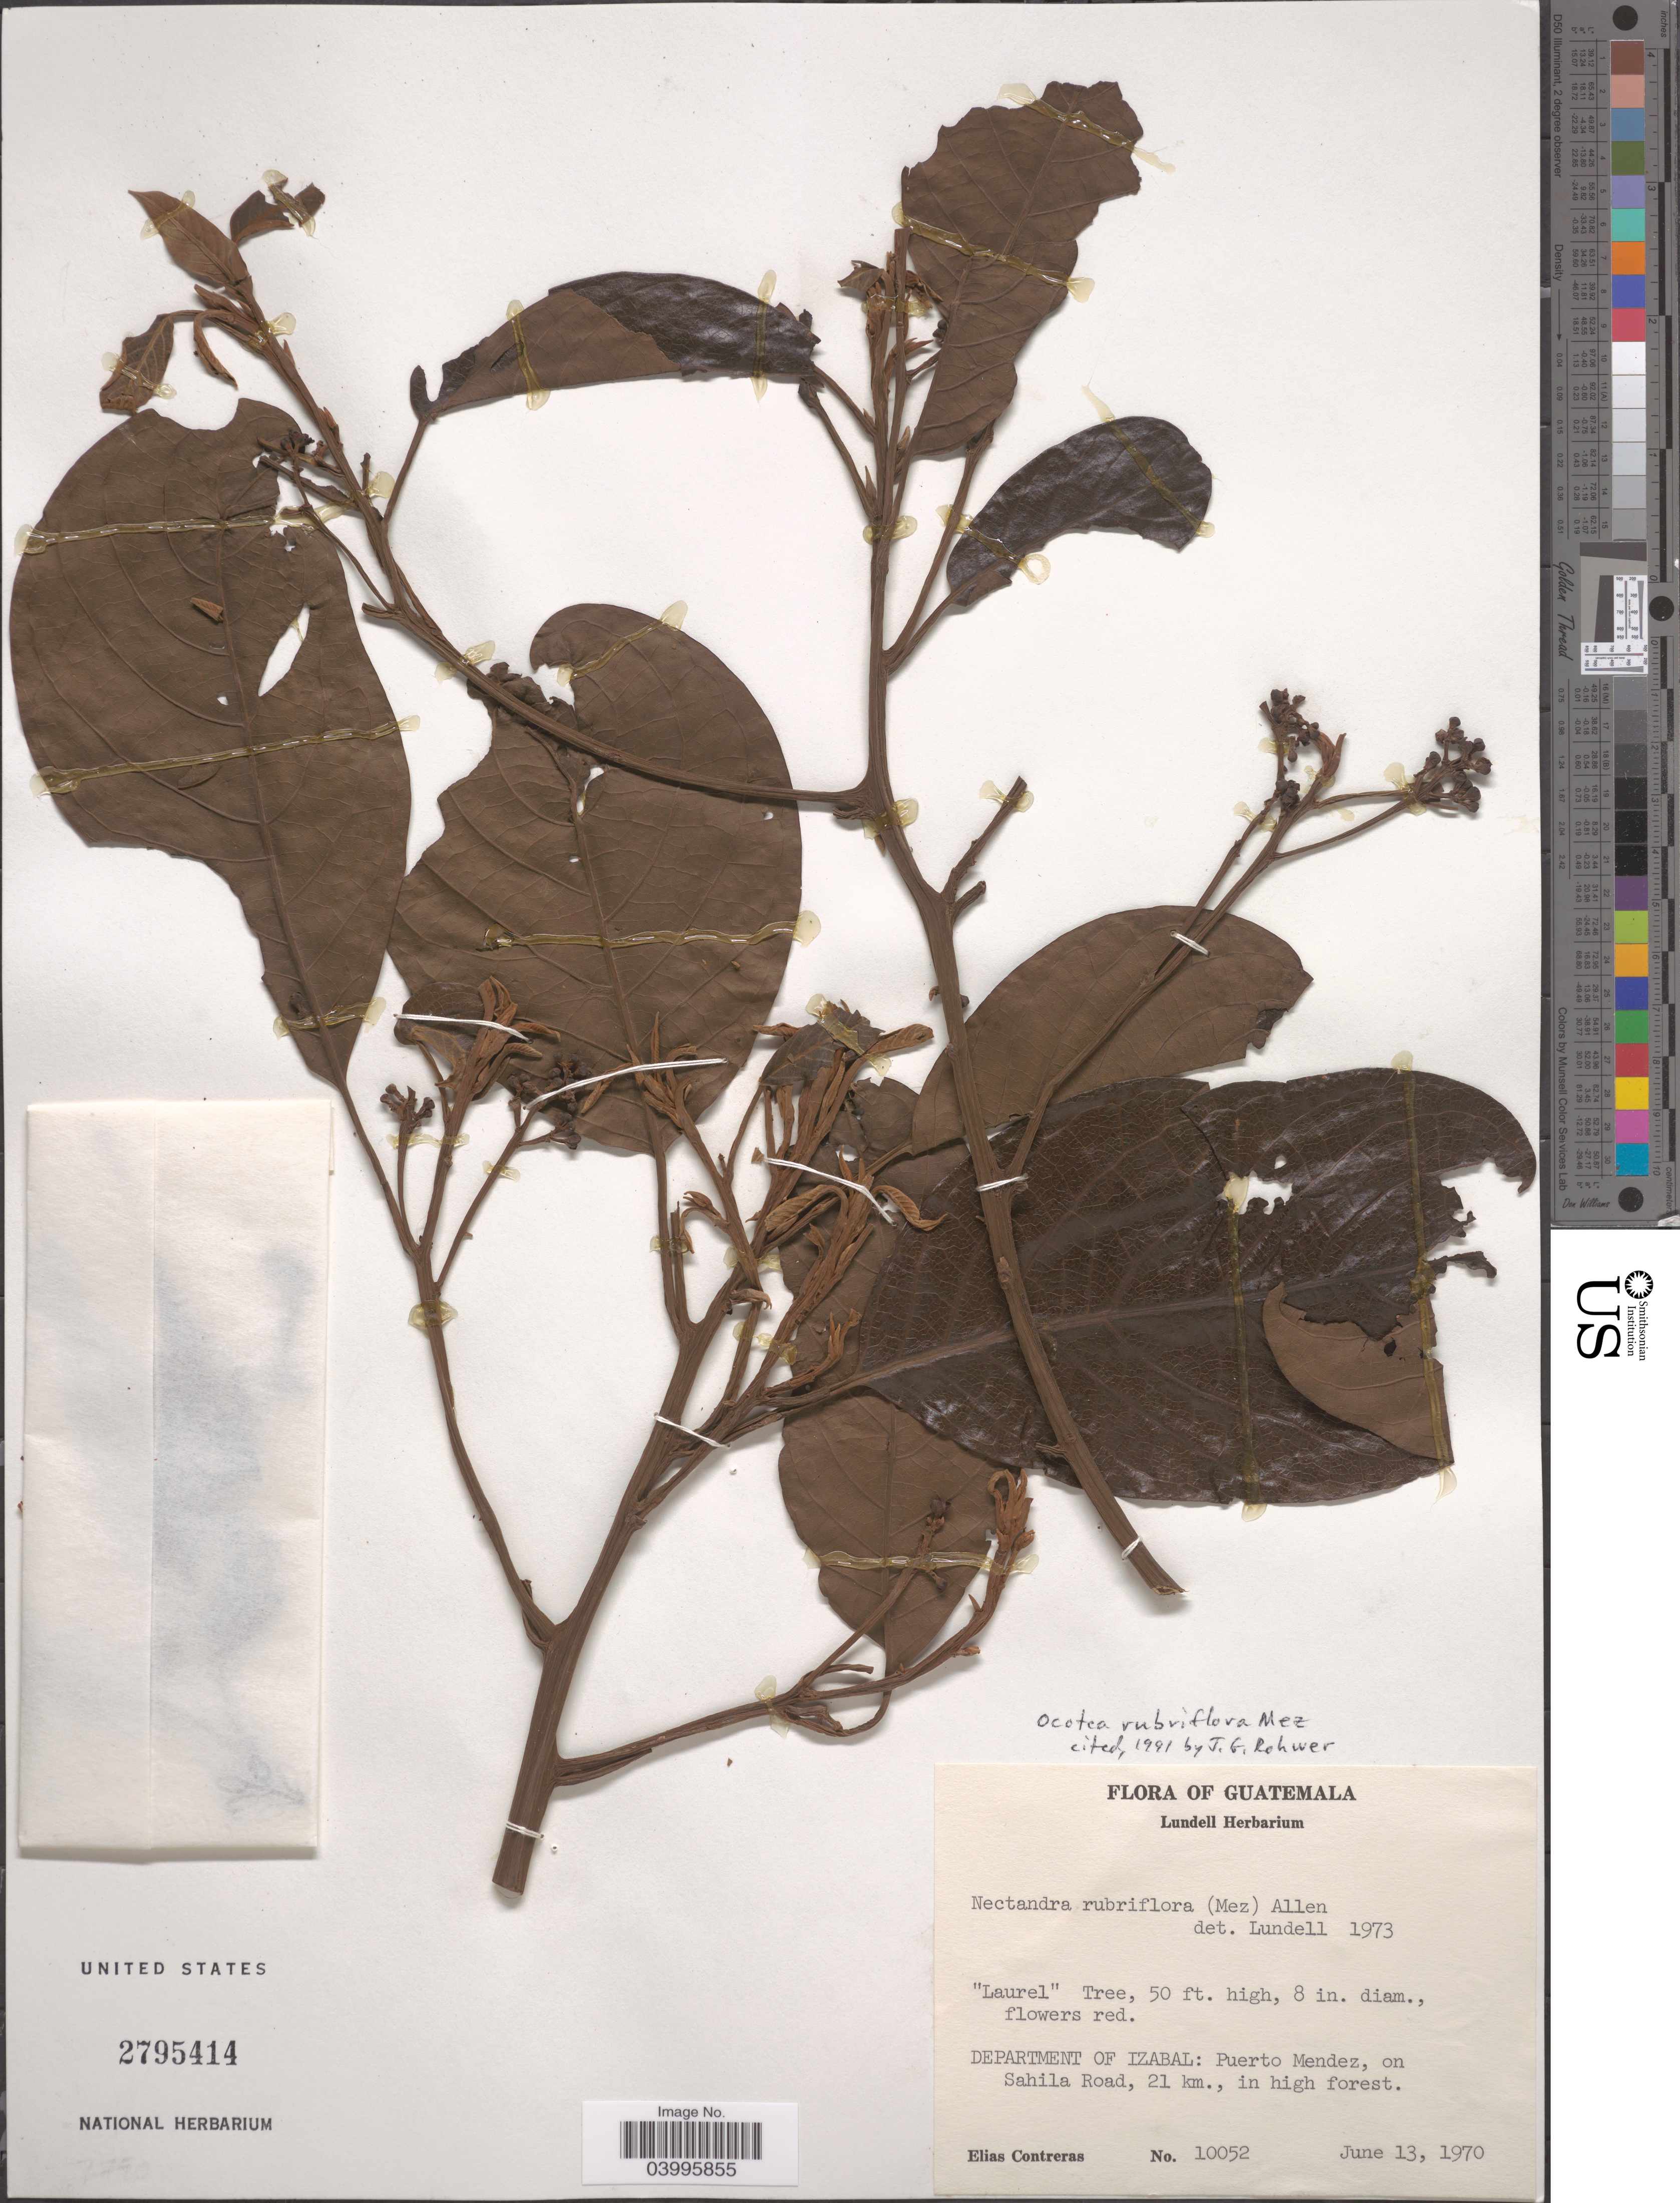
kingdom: Plantae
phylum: Tracheophyta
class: Magnoliopsida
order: Laurales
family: Lauraceae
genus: Ocotea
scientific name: Ocotea rubriflora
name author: Mez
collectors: E. Contreras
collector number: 10052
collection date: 1970-06-13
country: Guatemala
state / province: Izabal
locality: Department of Izabal: Puerto Mendez, on Sahila Road, 21 km., in high forest.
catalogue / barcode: US 2795414